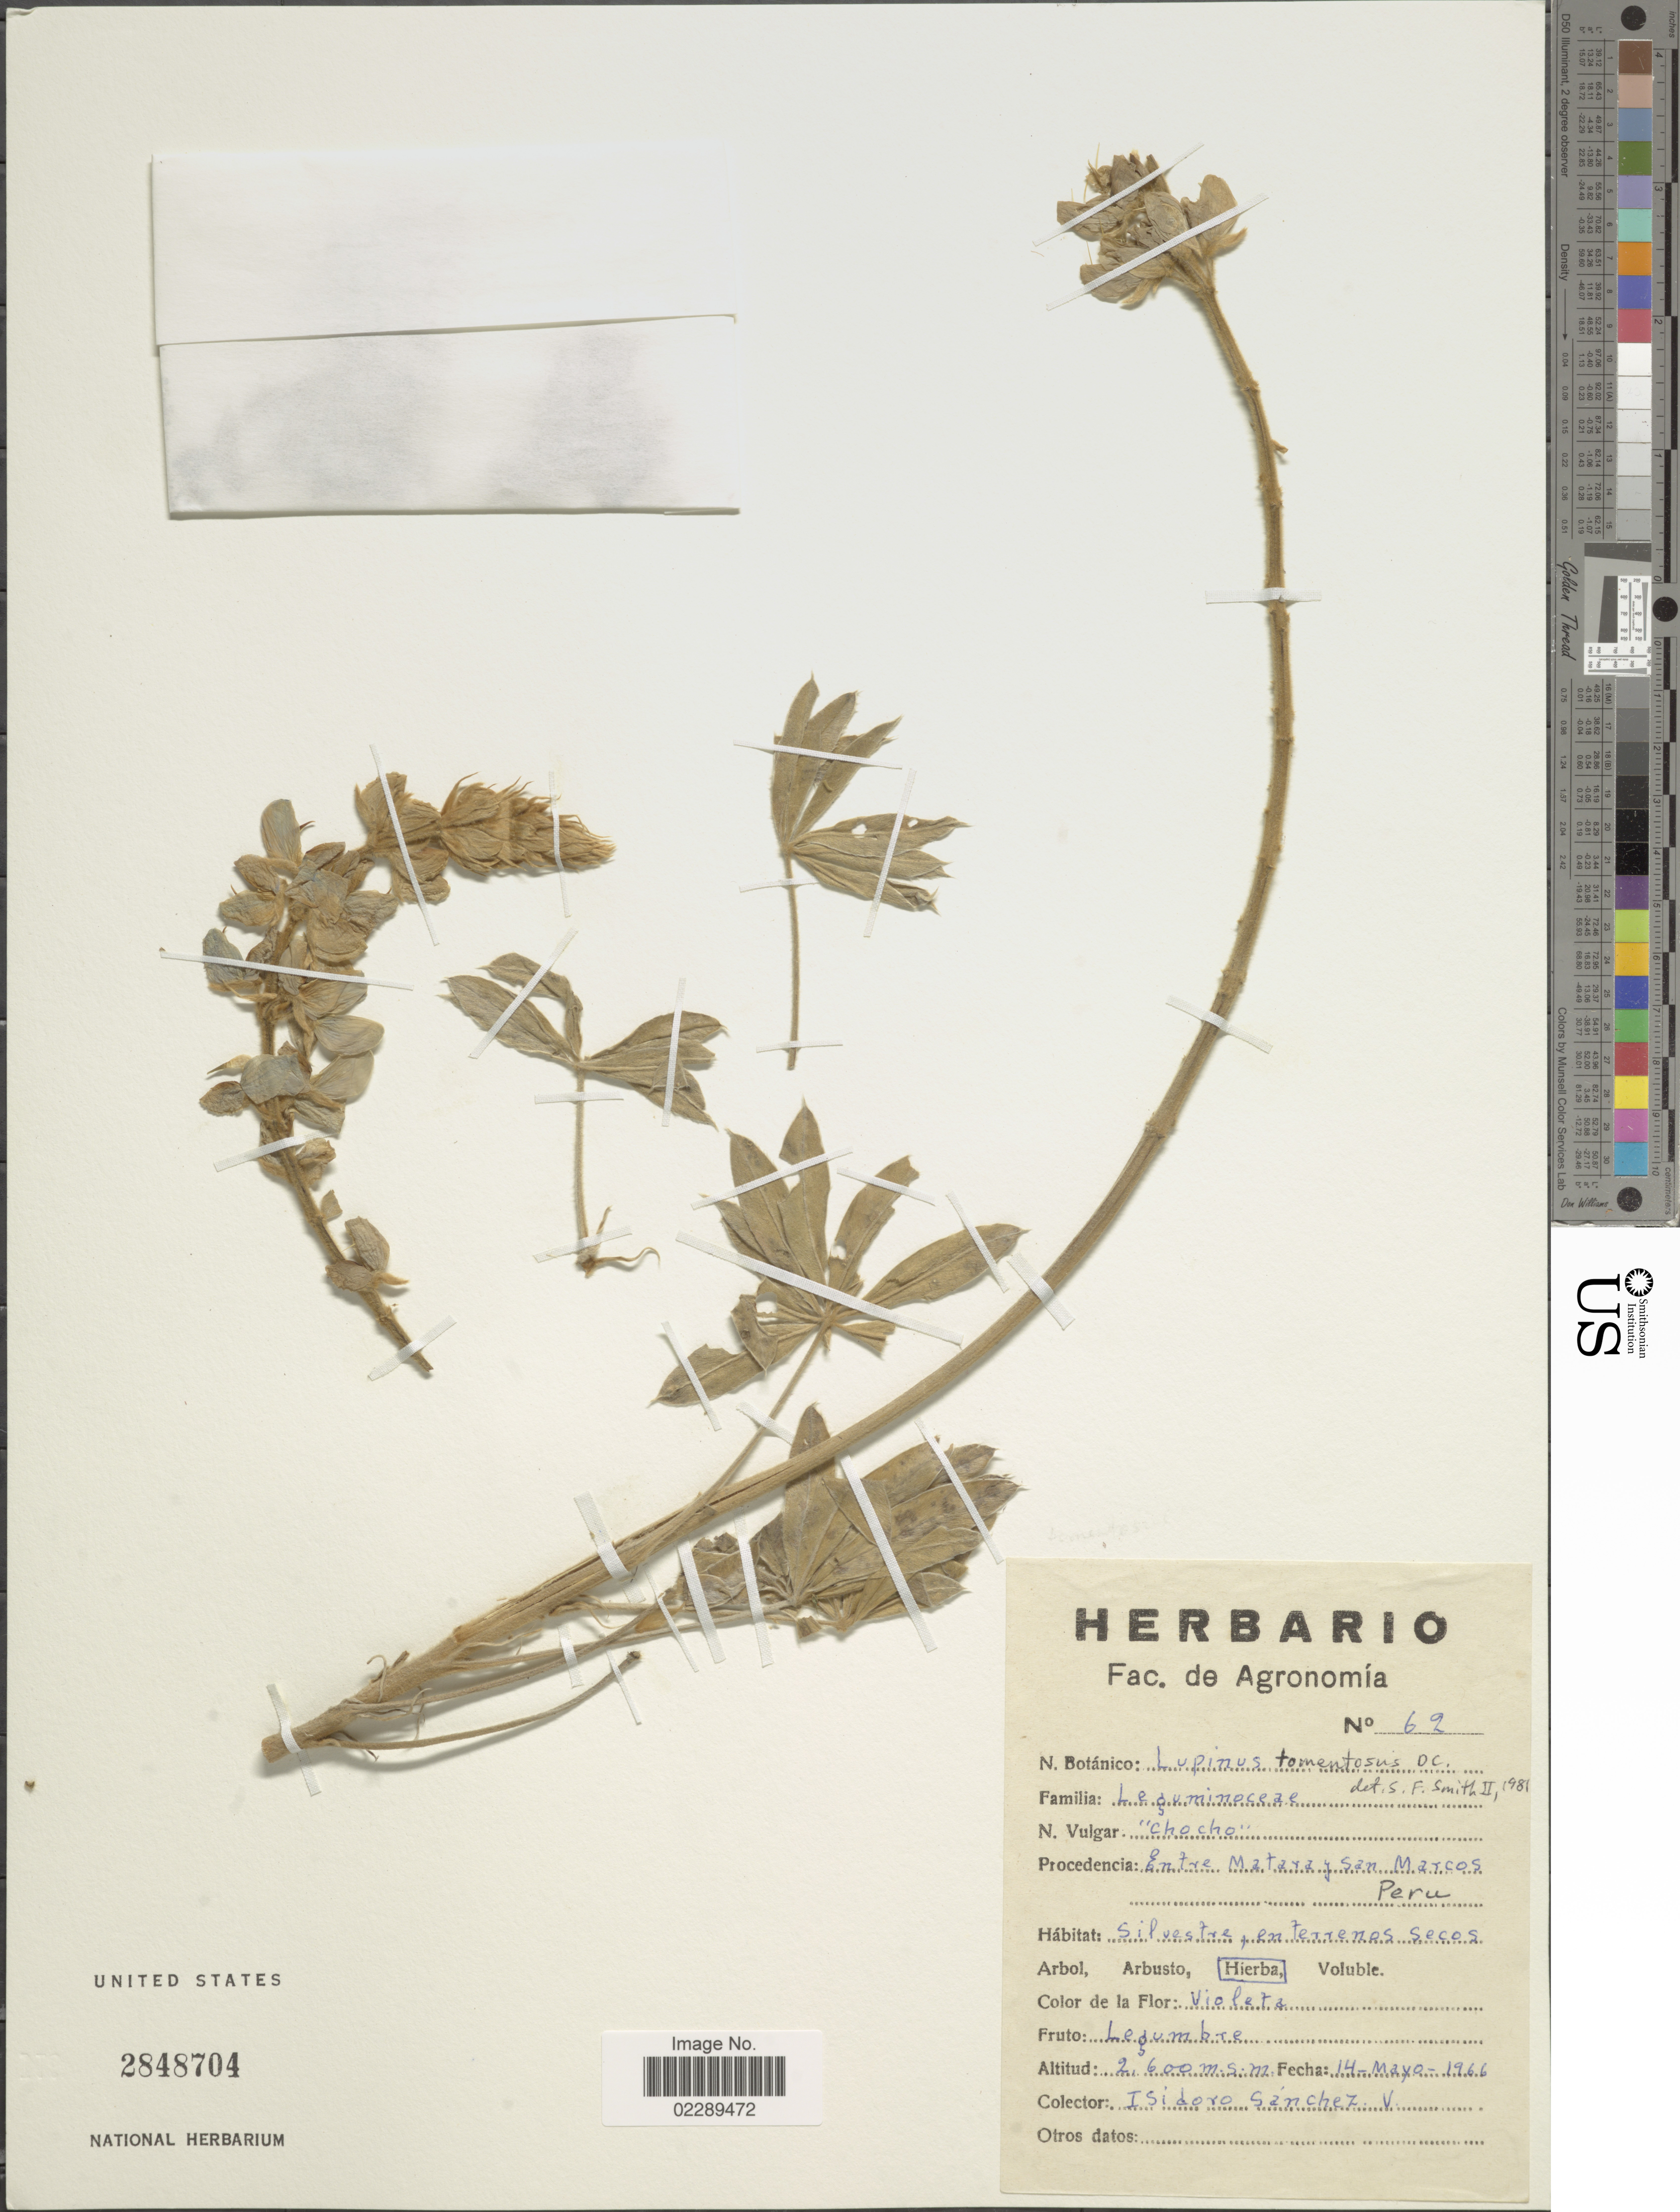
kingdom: Plantae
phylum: Tracheophyta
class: Magnoliopsida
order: Fabales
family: Fabaceae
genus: Lupinus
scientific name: Lupinus tomentosus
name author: DC.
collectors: I. Sánchez Vega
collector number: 62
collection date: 1966-05-14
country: Peru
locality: Entre Matara y San Marcos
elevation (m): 2600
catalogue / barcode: US 2848704